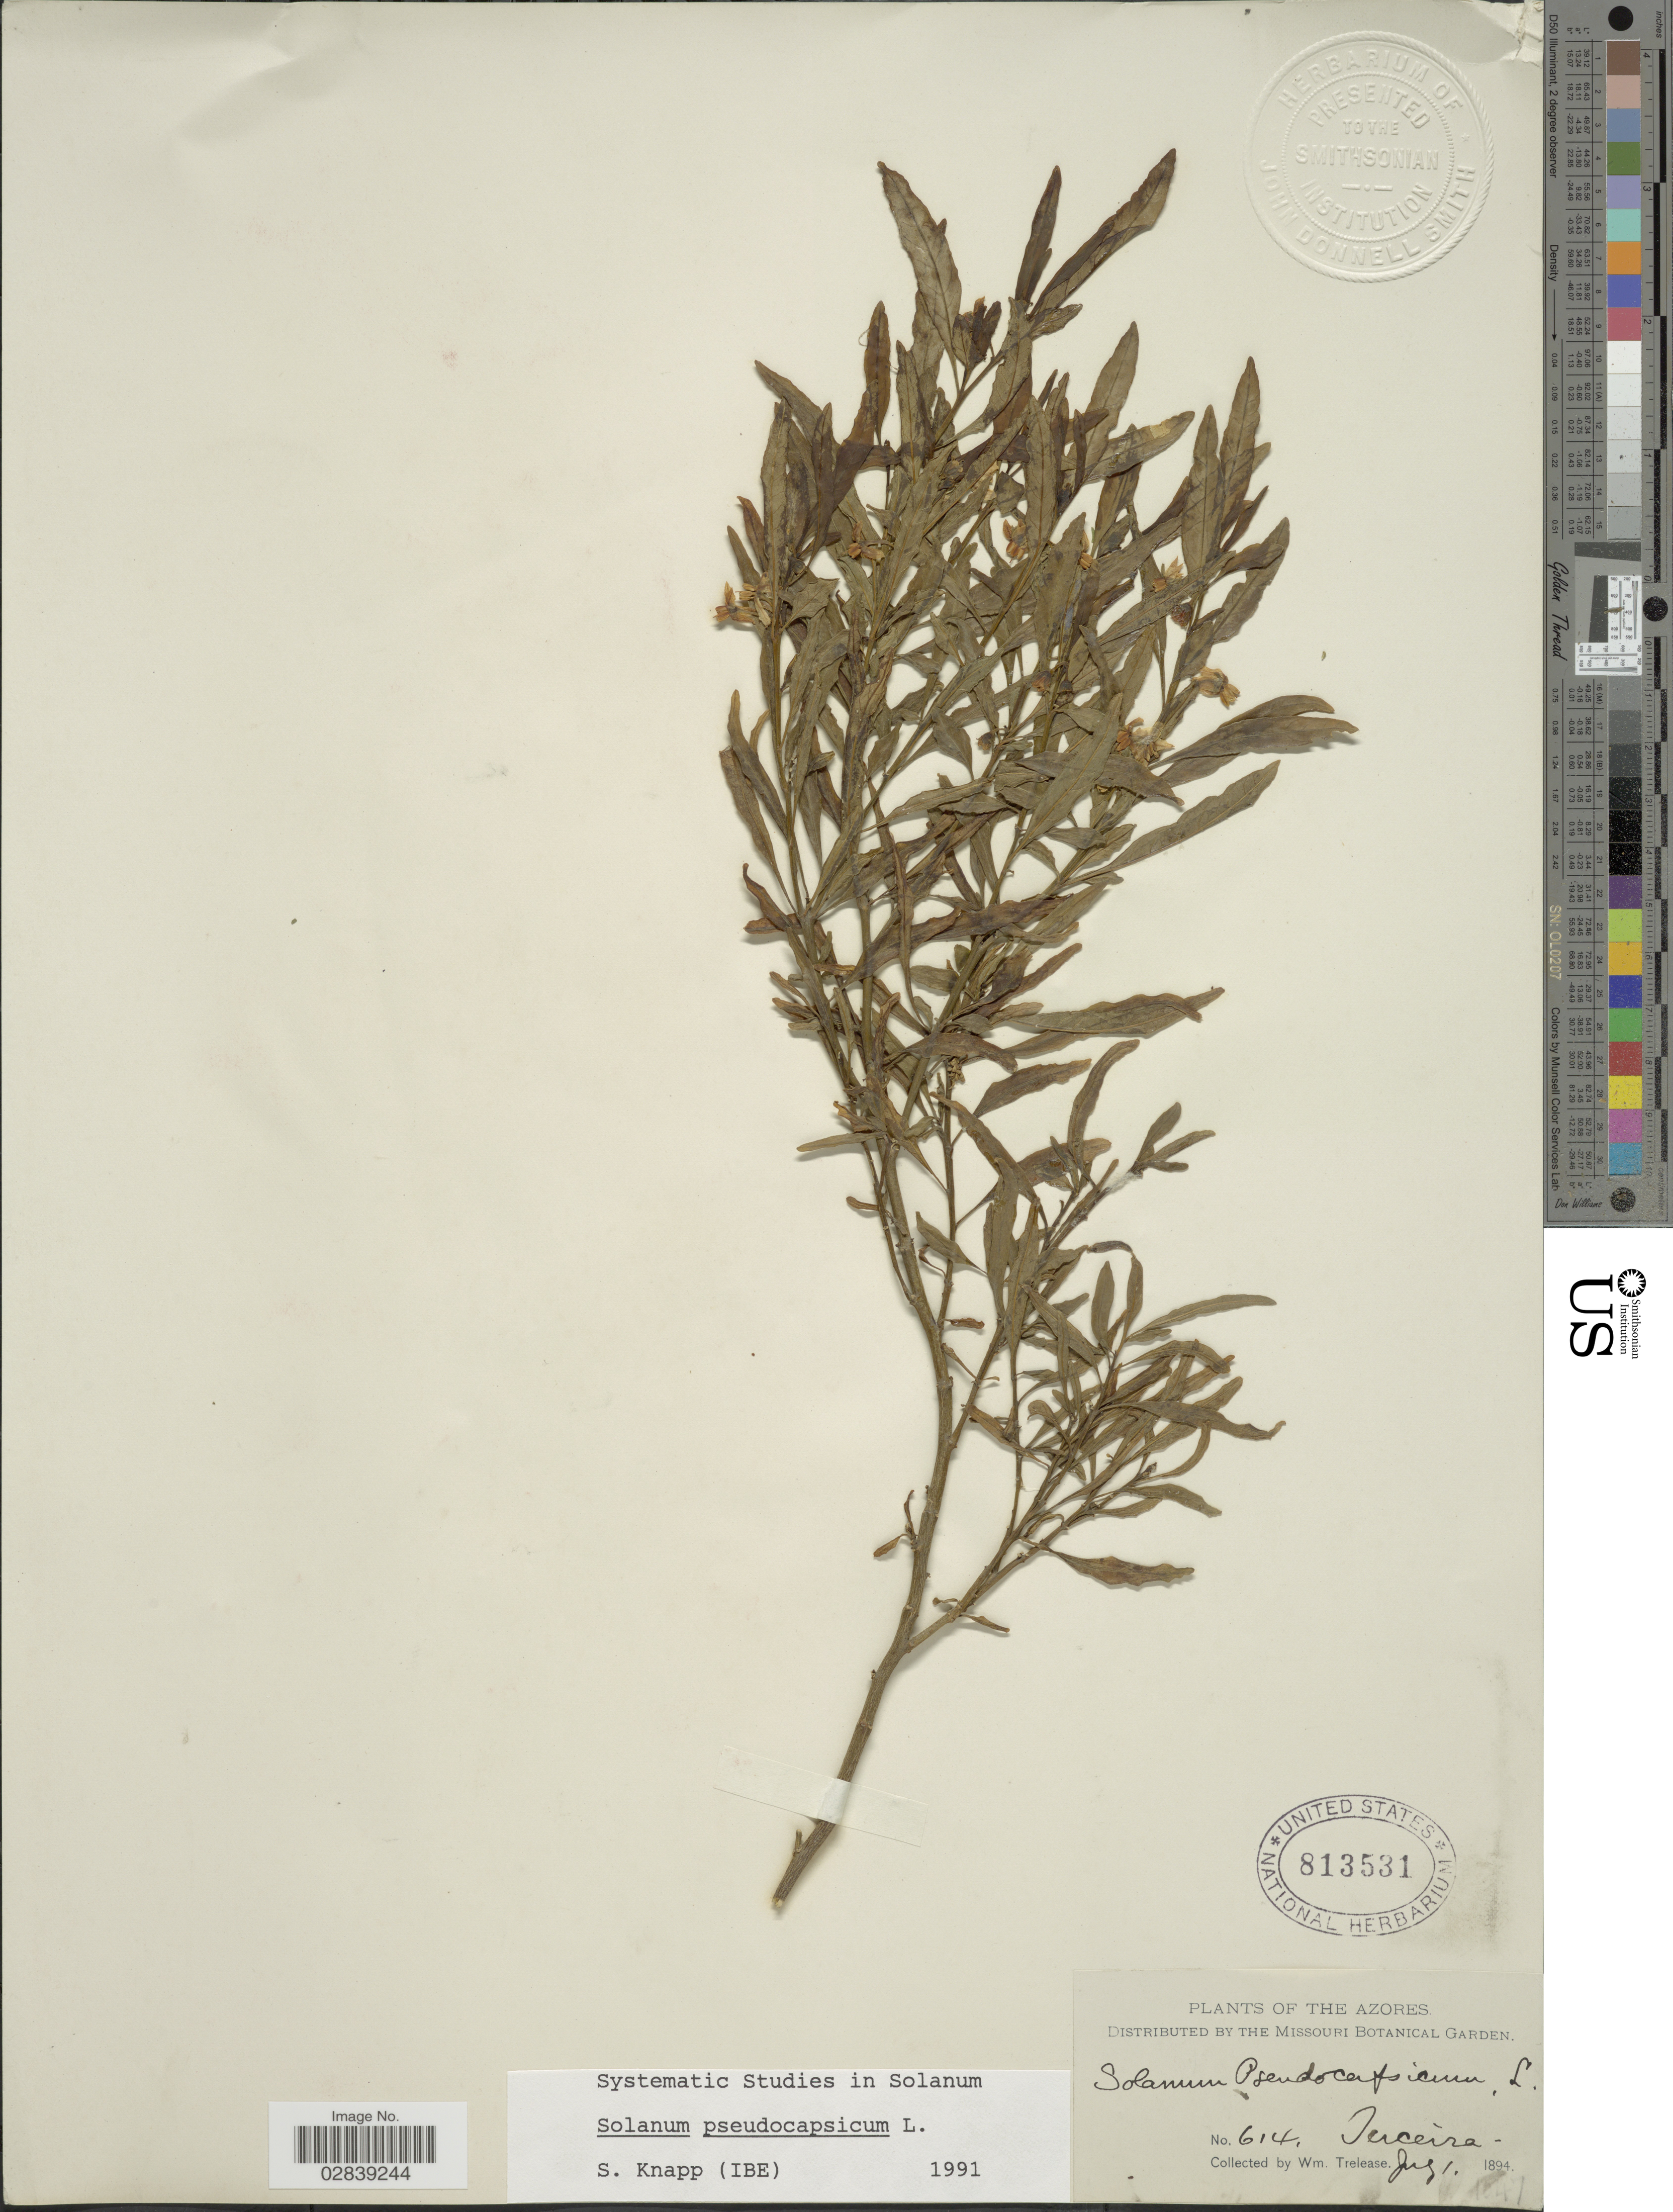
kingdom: Plantae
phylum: Tracheophyta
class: Magnoliopsida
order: Solanales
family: Solanaceae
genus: Solanum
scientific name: Solanum pseudocapsicum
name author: L.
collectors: W. Trelease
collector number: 614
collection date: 1894-07-01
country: Portugal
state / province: Azores (Aut. Reg.)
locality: Terceira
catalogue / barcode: US 813531